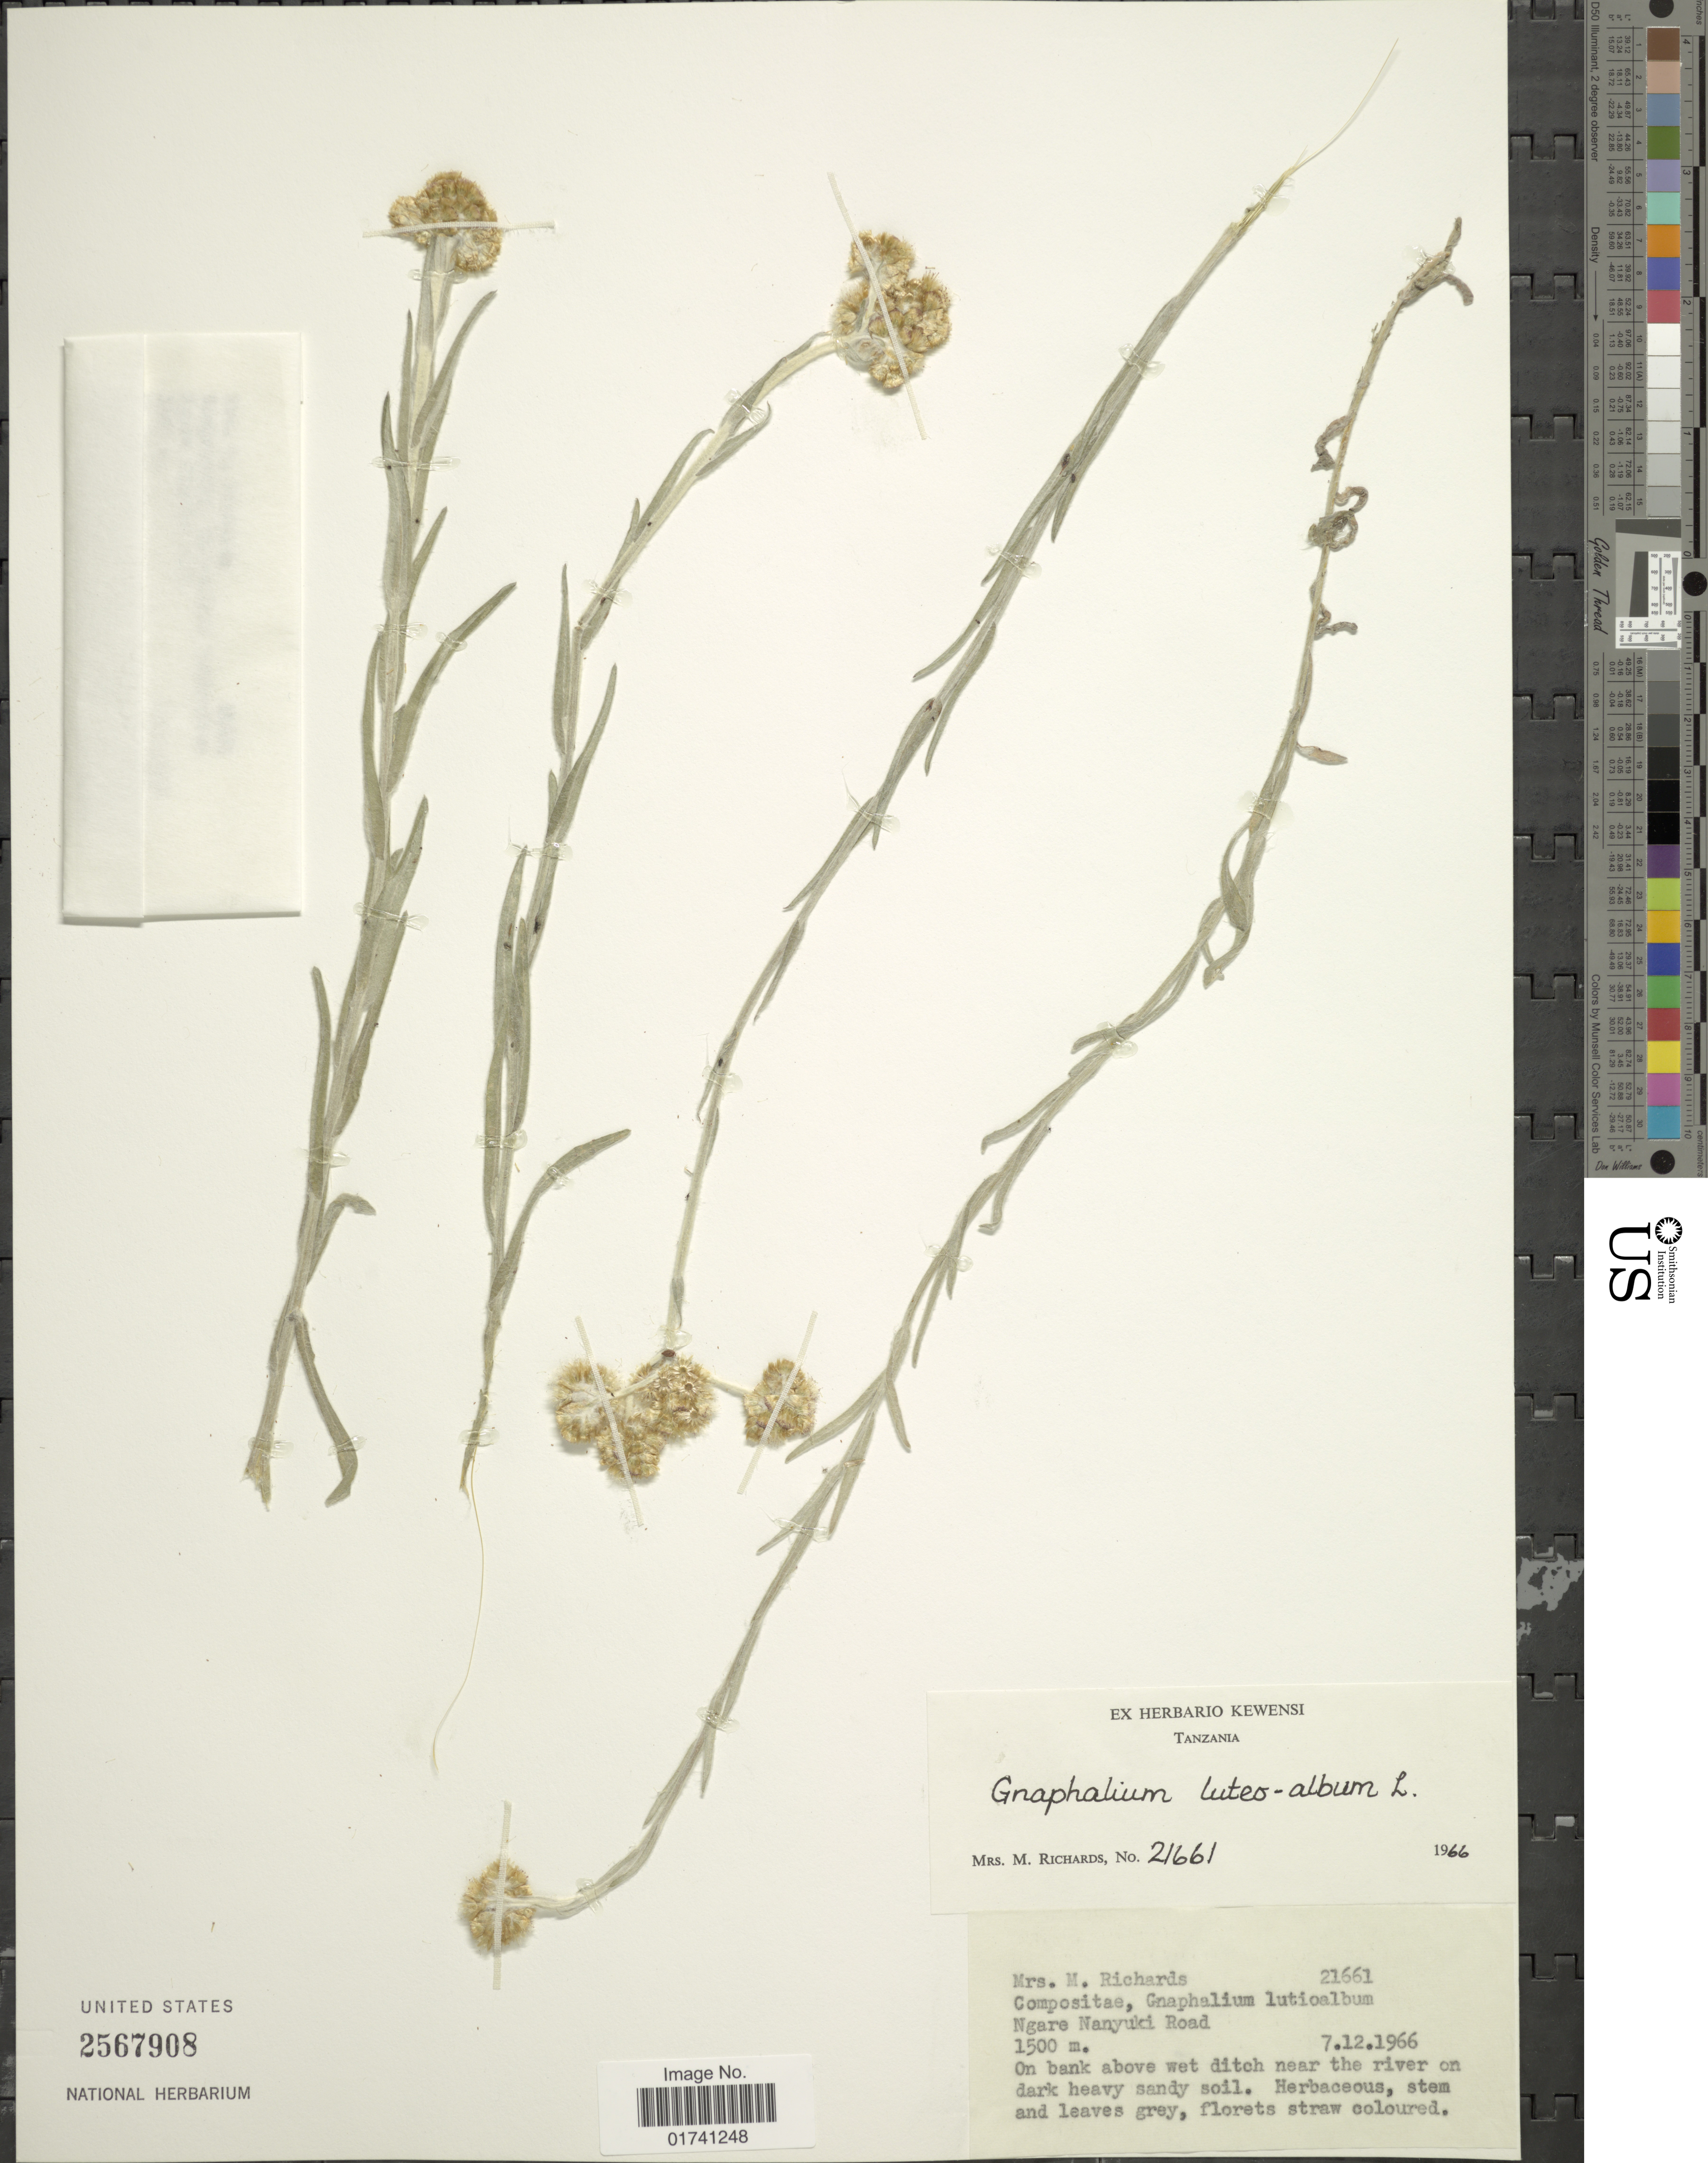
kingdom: Plantae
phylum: Tracheophyta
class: Magnoliopsida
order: Asterales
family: Asteraceae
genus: Laphangium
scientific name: Laphangium luteoalbum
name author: (L.) Tzvelev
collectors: M. Richards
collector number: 21661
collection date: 1966-12-07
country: Tanzania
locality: Ngare Nanyud Road, on bank above wet ditch near the river on dark heavy sandy soil.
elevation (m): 1500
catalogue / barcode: US 2567908